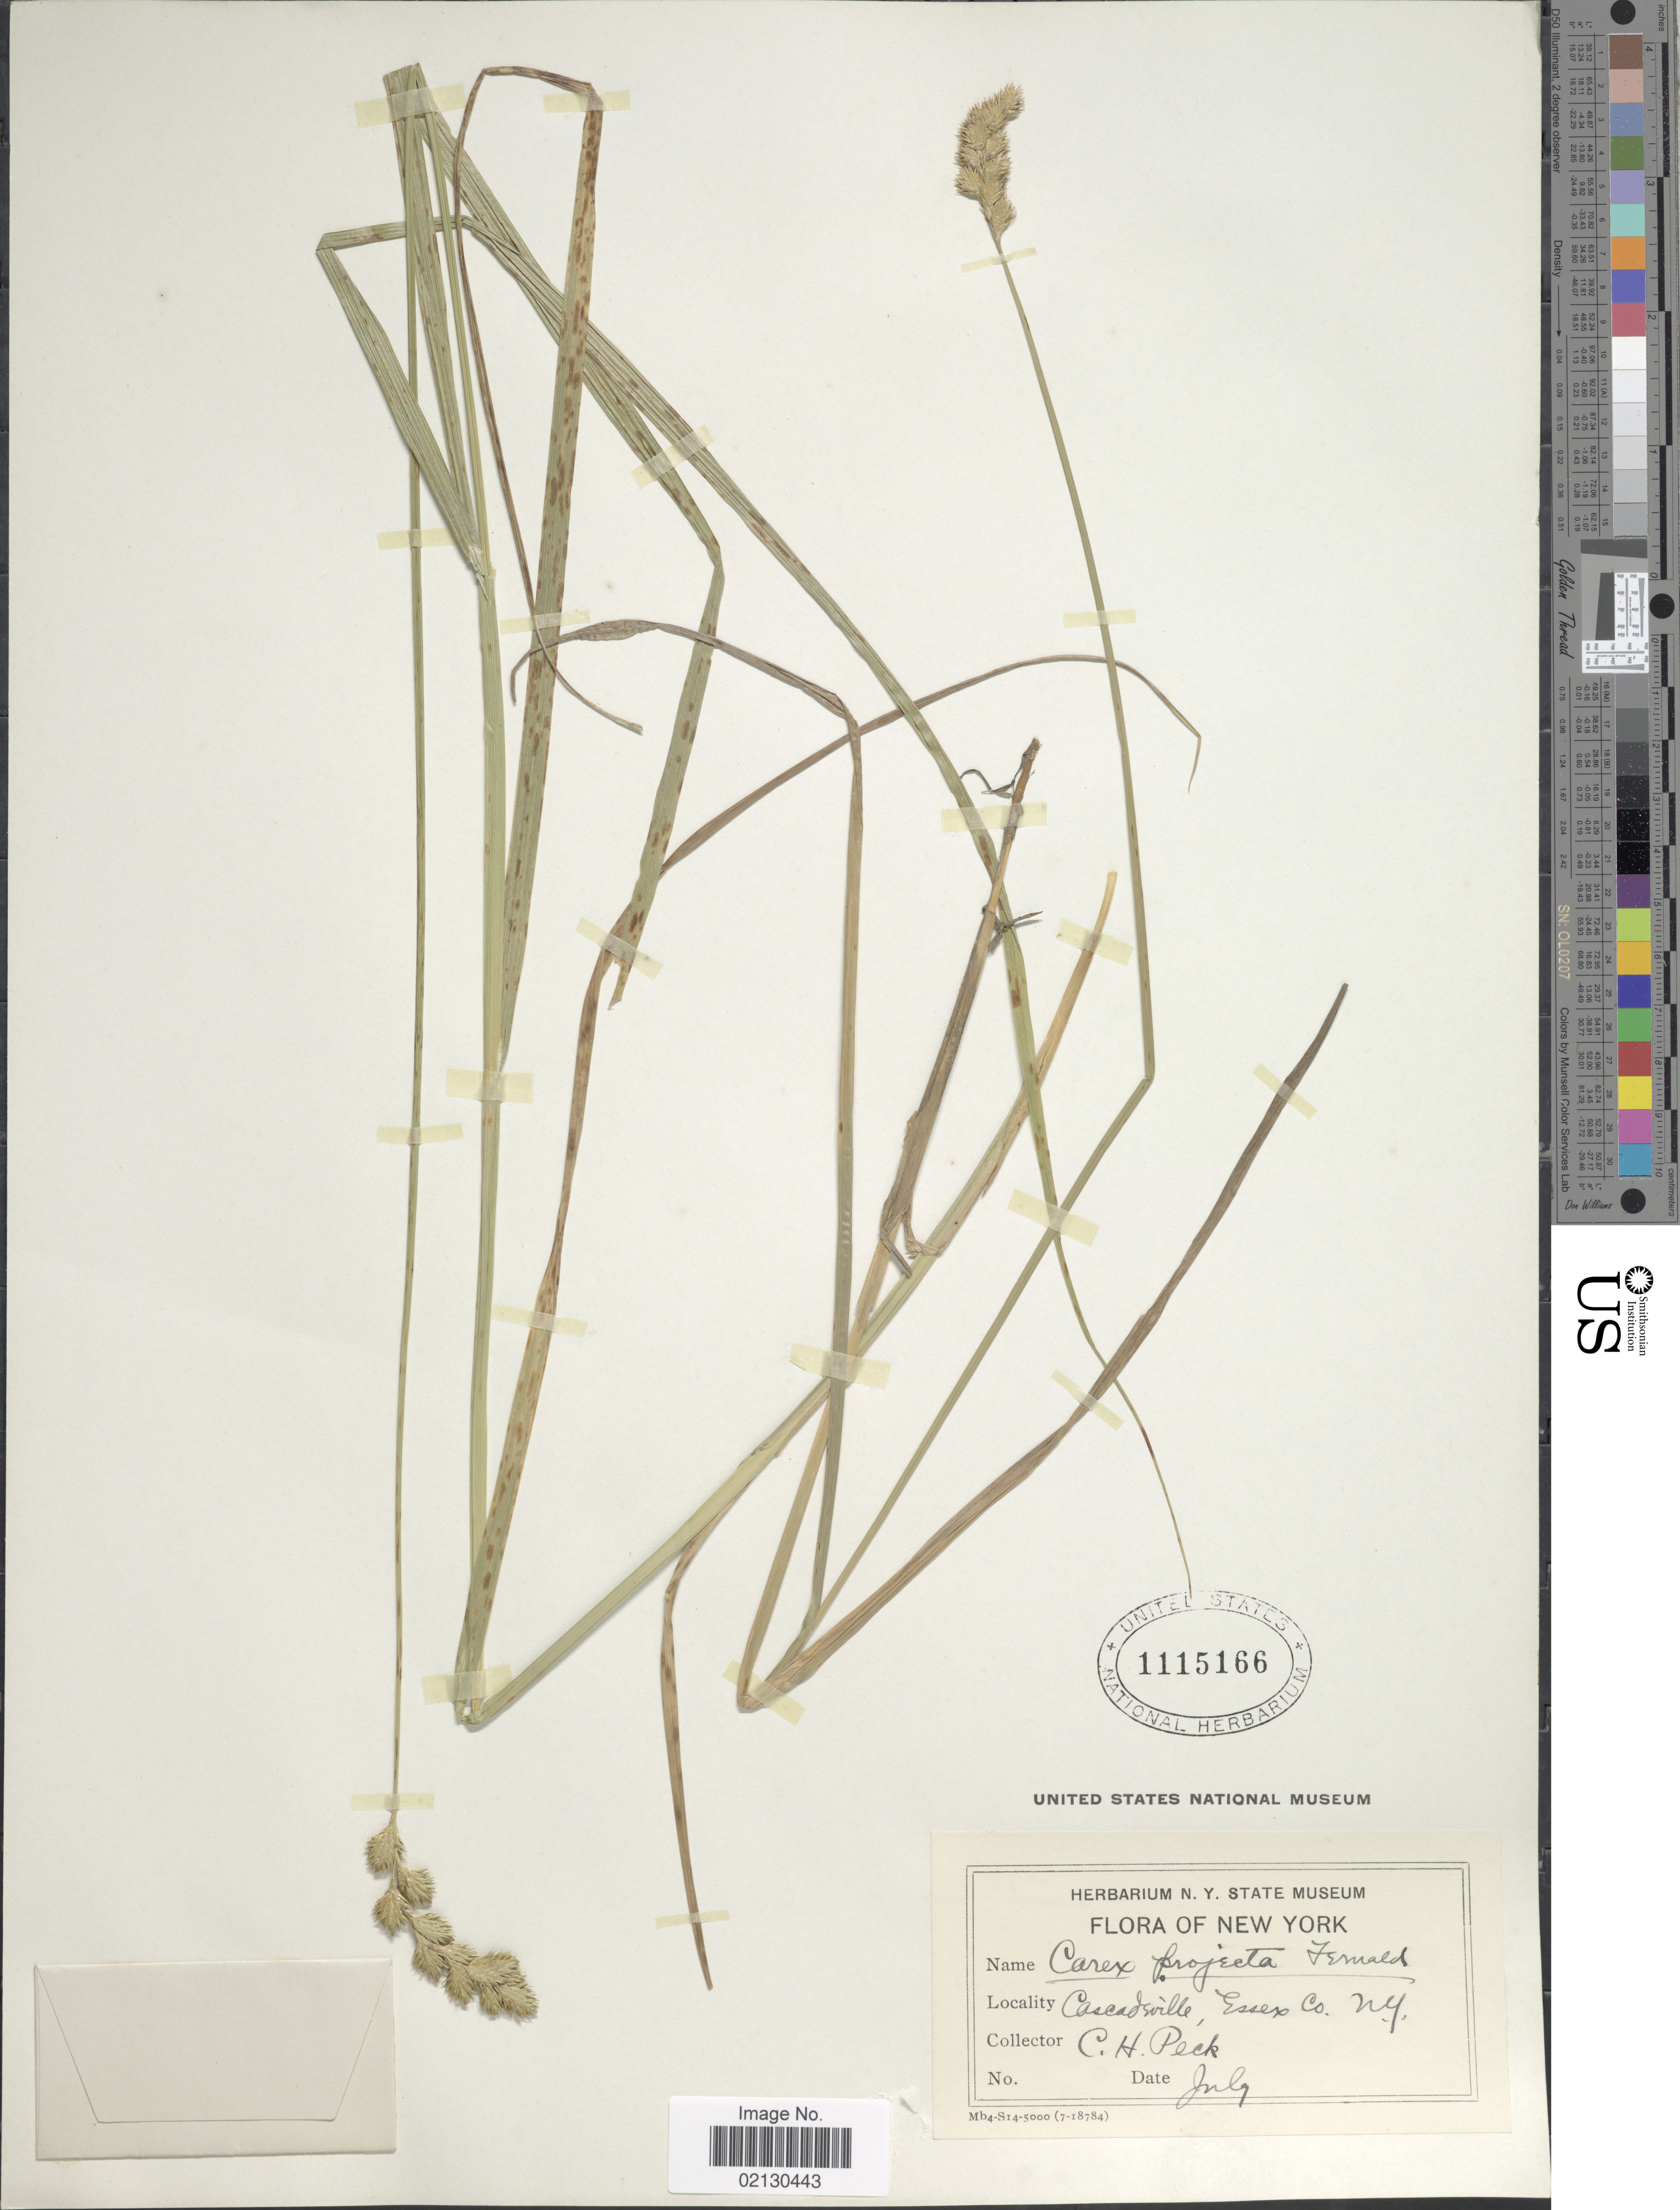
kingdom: Plantae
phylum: Tracheophyta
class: Liliopsida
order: Poales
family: Cyperaceae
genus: Carex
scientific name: Carex projecta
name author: Mack.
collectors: C. H. Peck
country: United States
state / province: New York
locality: Cascadeville, Essex Co.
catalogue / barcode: US 1115166